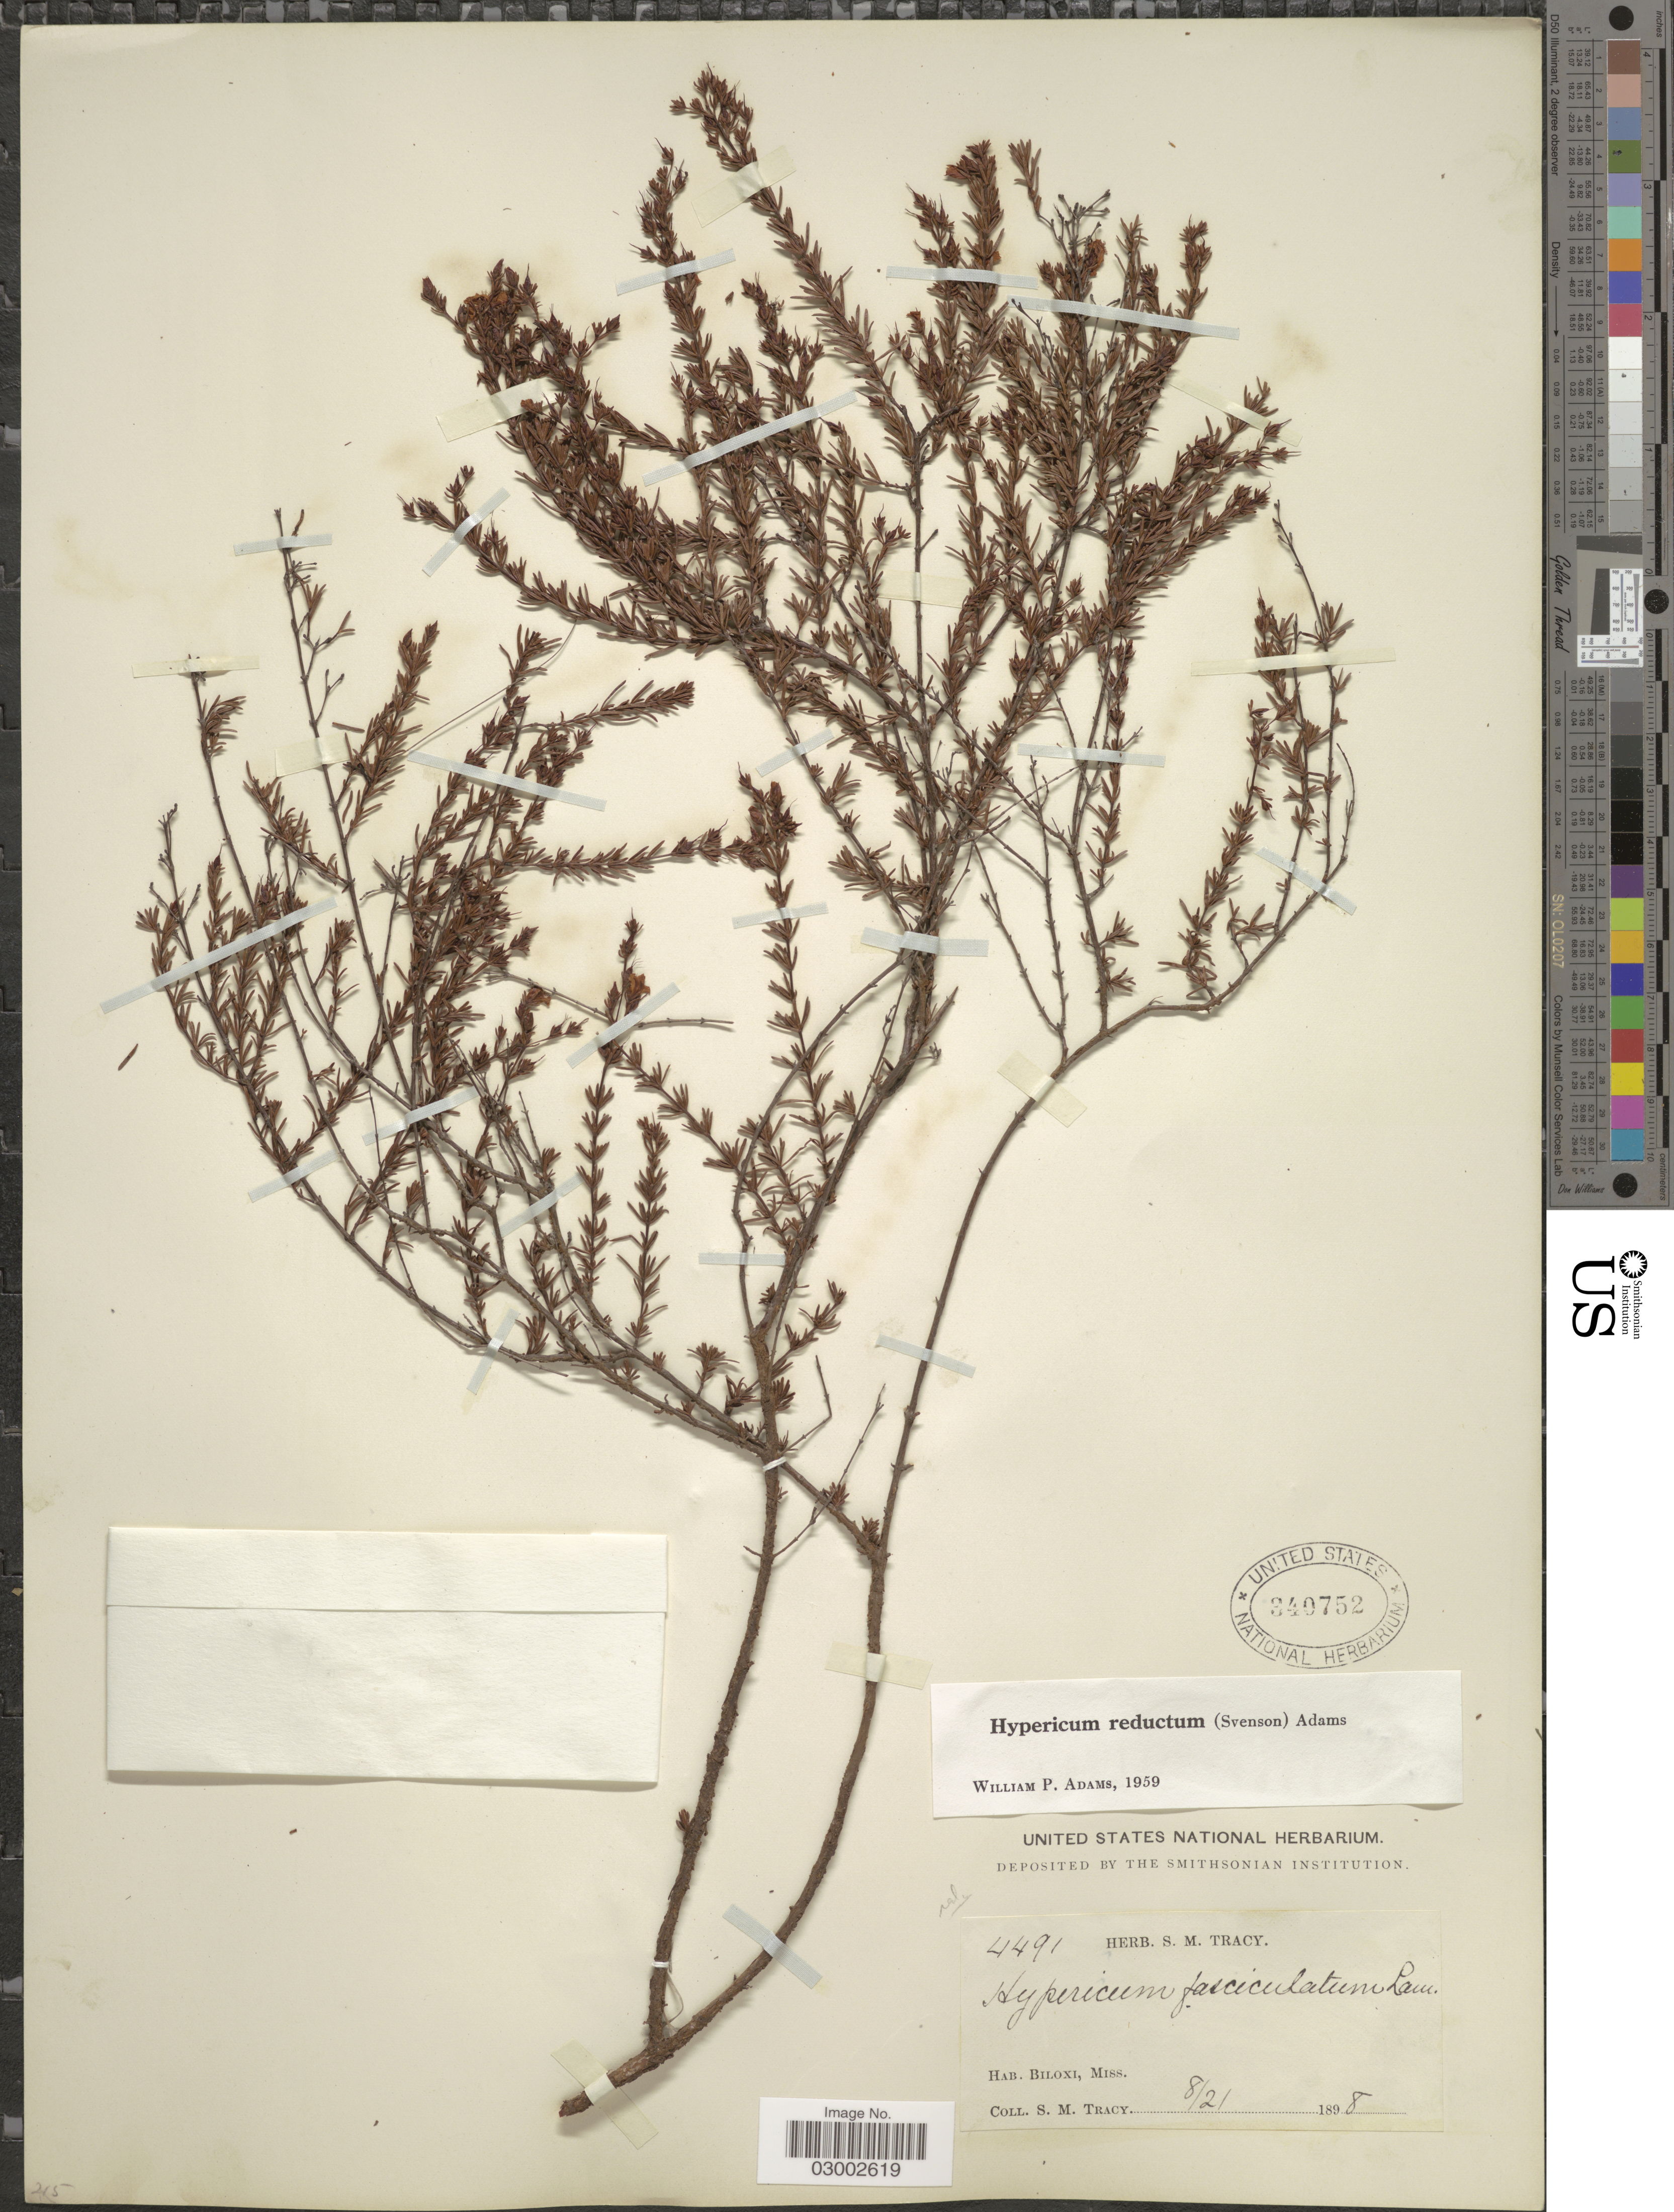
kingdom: Plantae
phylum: Tracheophyta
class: Magnoliopsida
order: Malpighiales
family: Hypericaceae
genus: Hypericum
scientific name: Hypericum brachyphyllum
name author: (Spach) Steud.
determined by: Strong, Mark T., (BOT), Smithsonian Institution - National Museum of Natural History (UNITED STATES)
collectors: S. M. Tracy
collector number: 4491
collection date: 1898-08-21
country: United States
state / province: Mississippi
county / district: Harrison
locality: Biloxi.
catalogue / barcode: US 340752